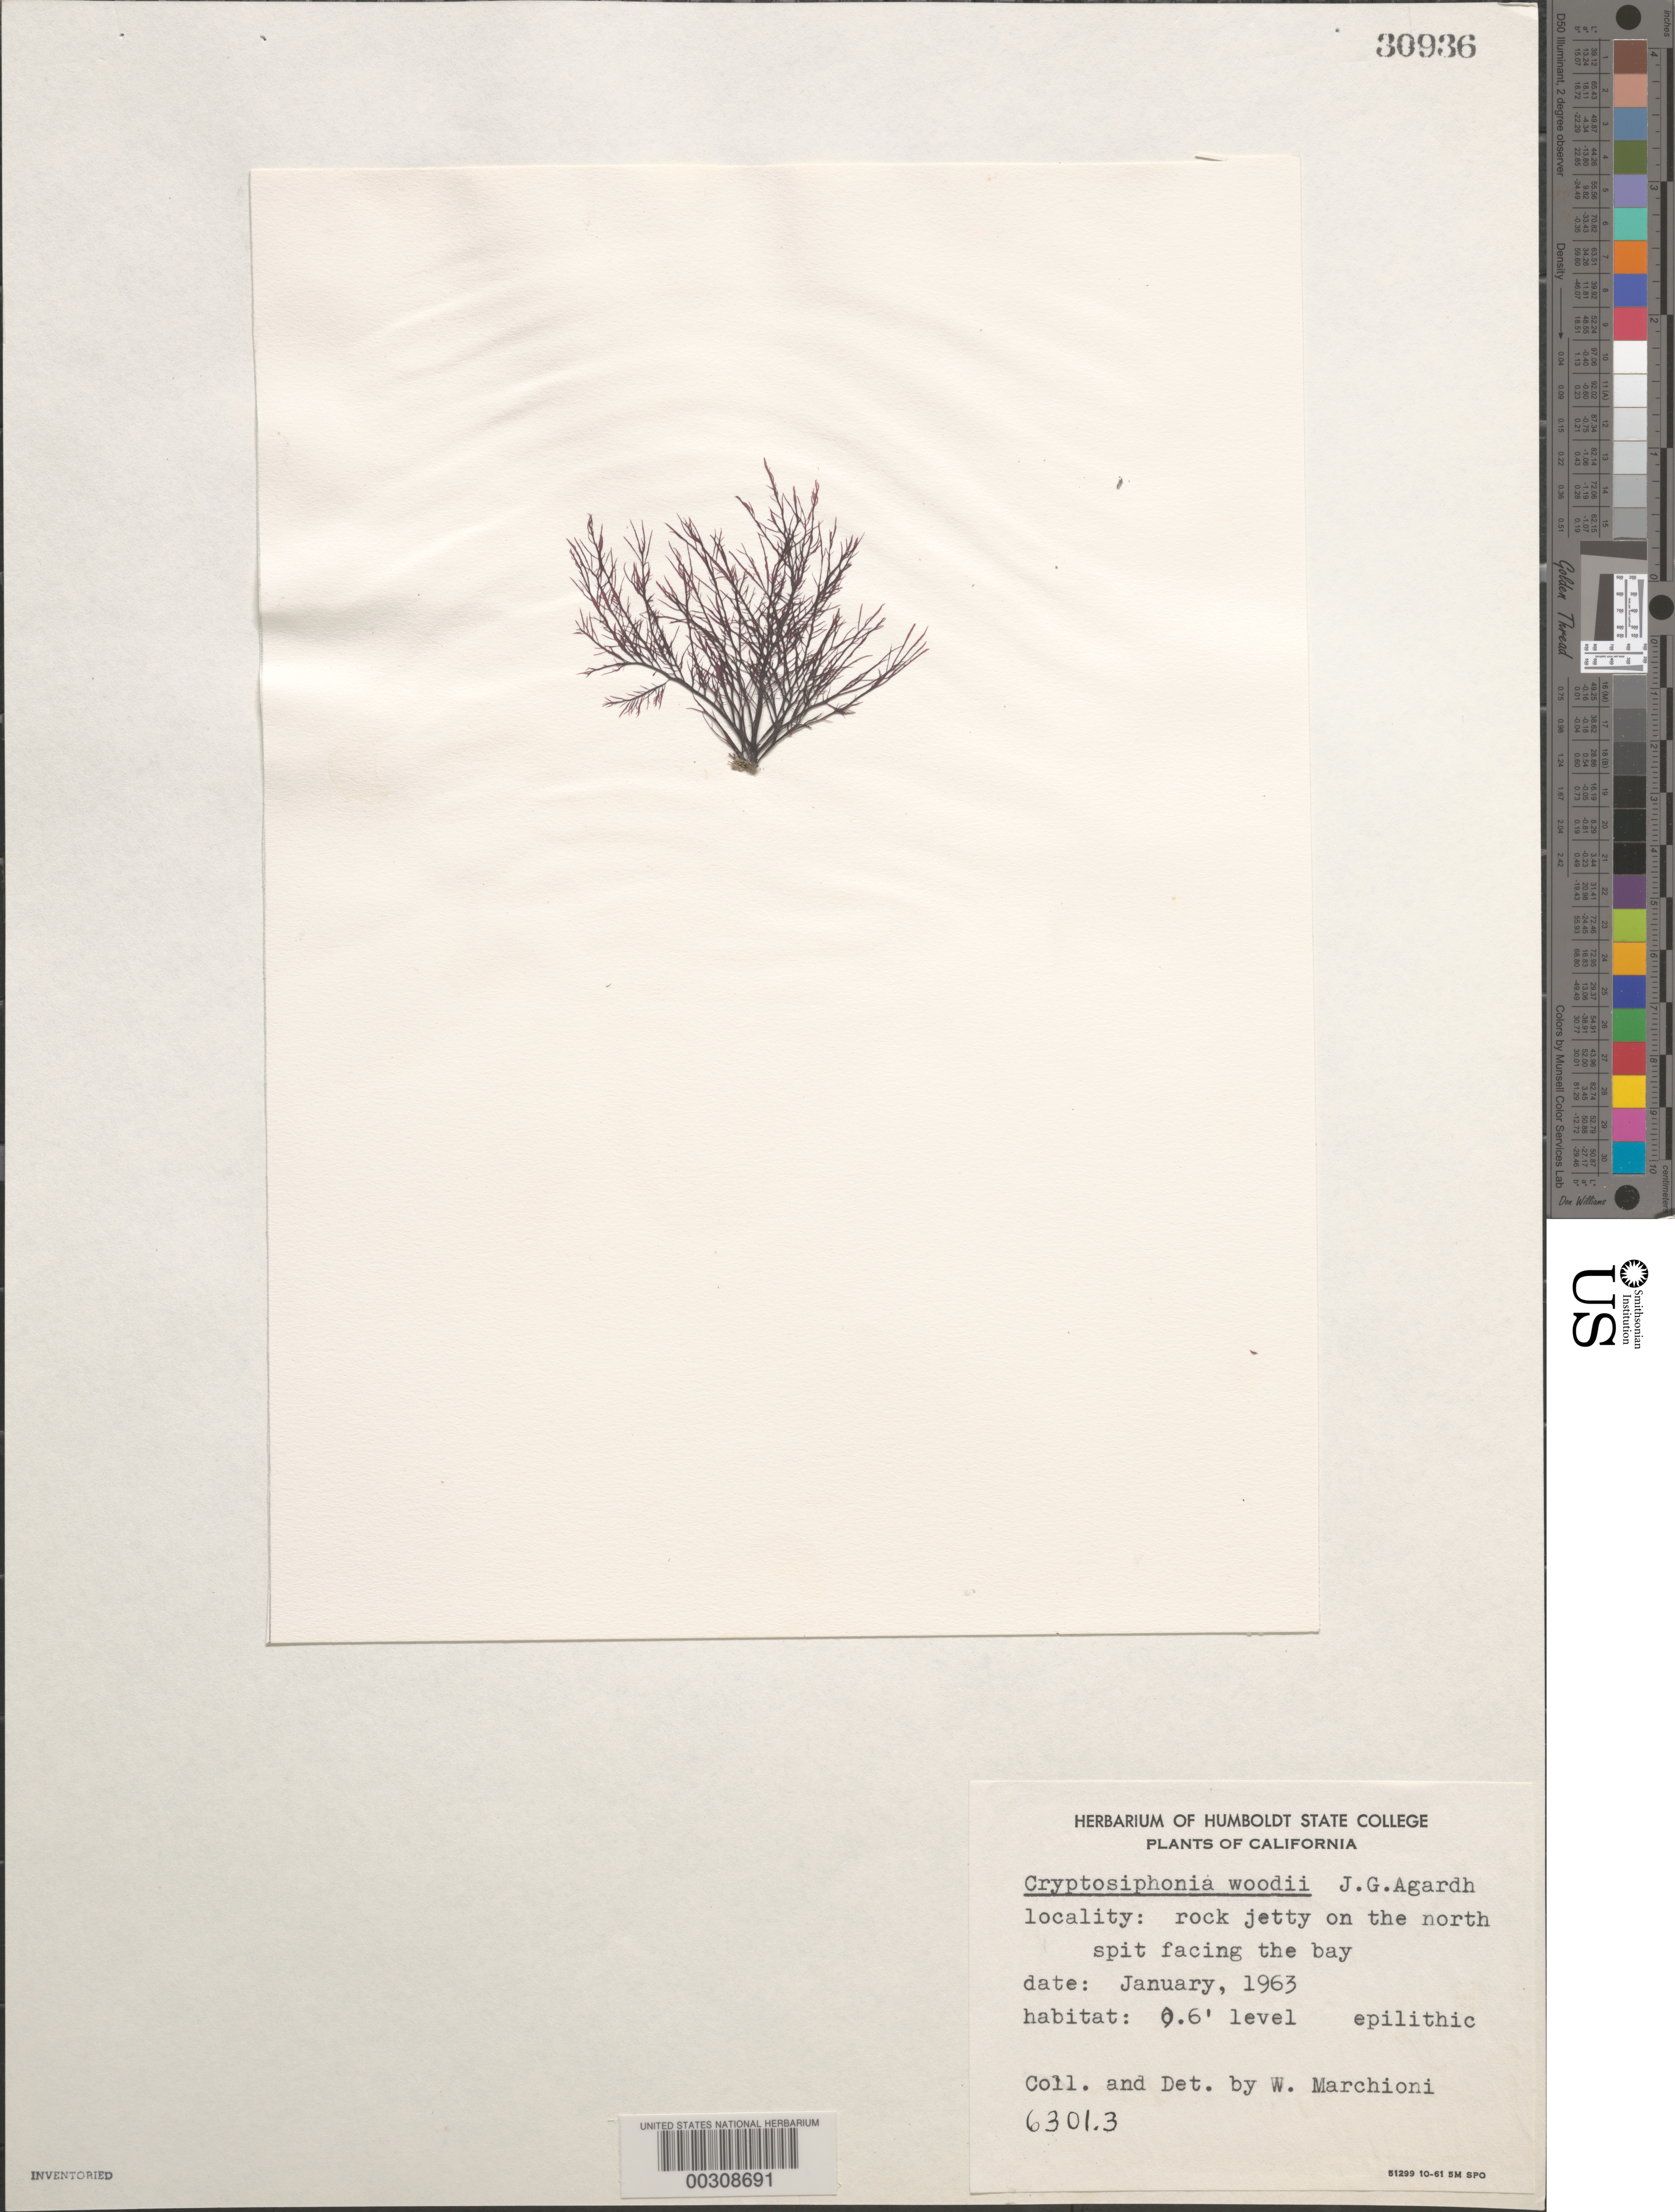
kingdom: Plantae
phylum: Rhodophyta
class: Florideophyceae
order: Gigartinales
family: Dumontiaceae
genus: Cryptosiphonia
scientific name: Cryptosiphonia woodii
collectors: W. Marchioni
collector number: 6301.3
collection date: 1963-01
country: United States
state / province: California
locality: Rock jetty on the north spit facing the bay.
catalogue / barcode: US 30936